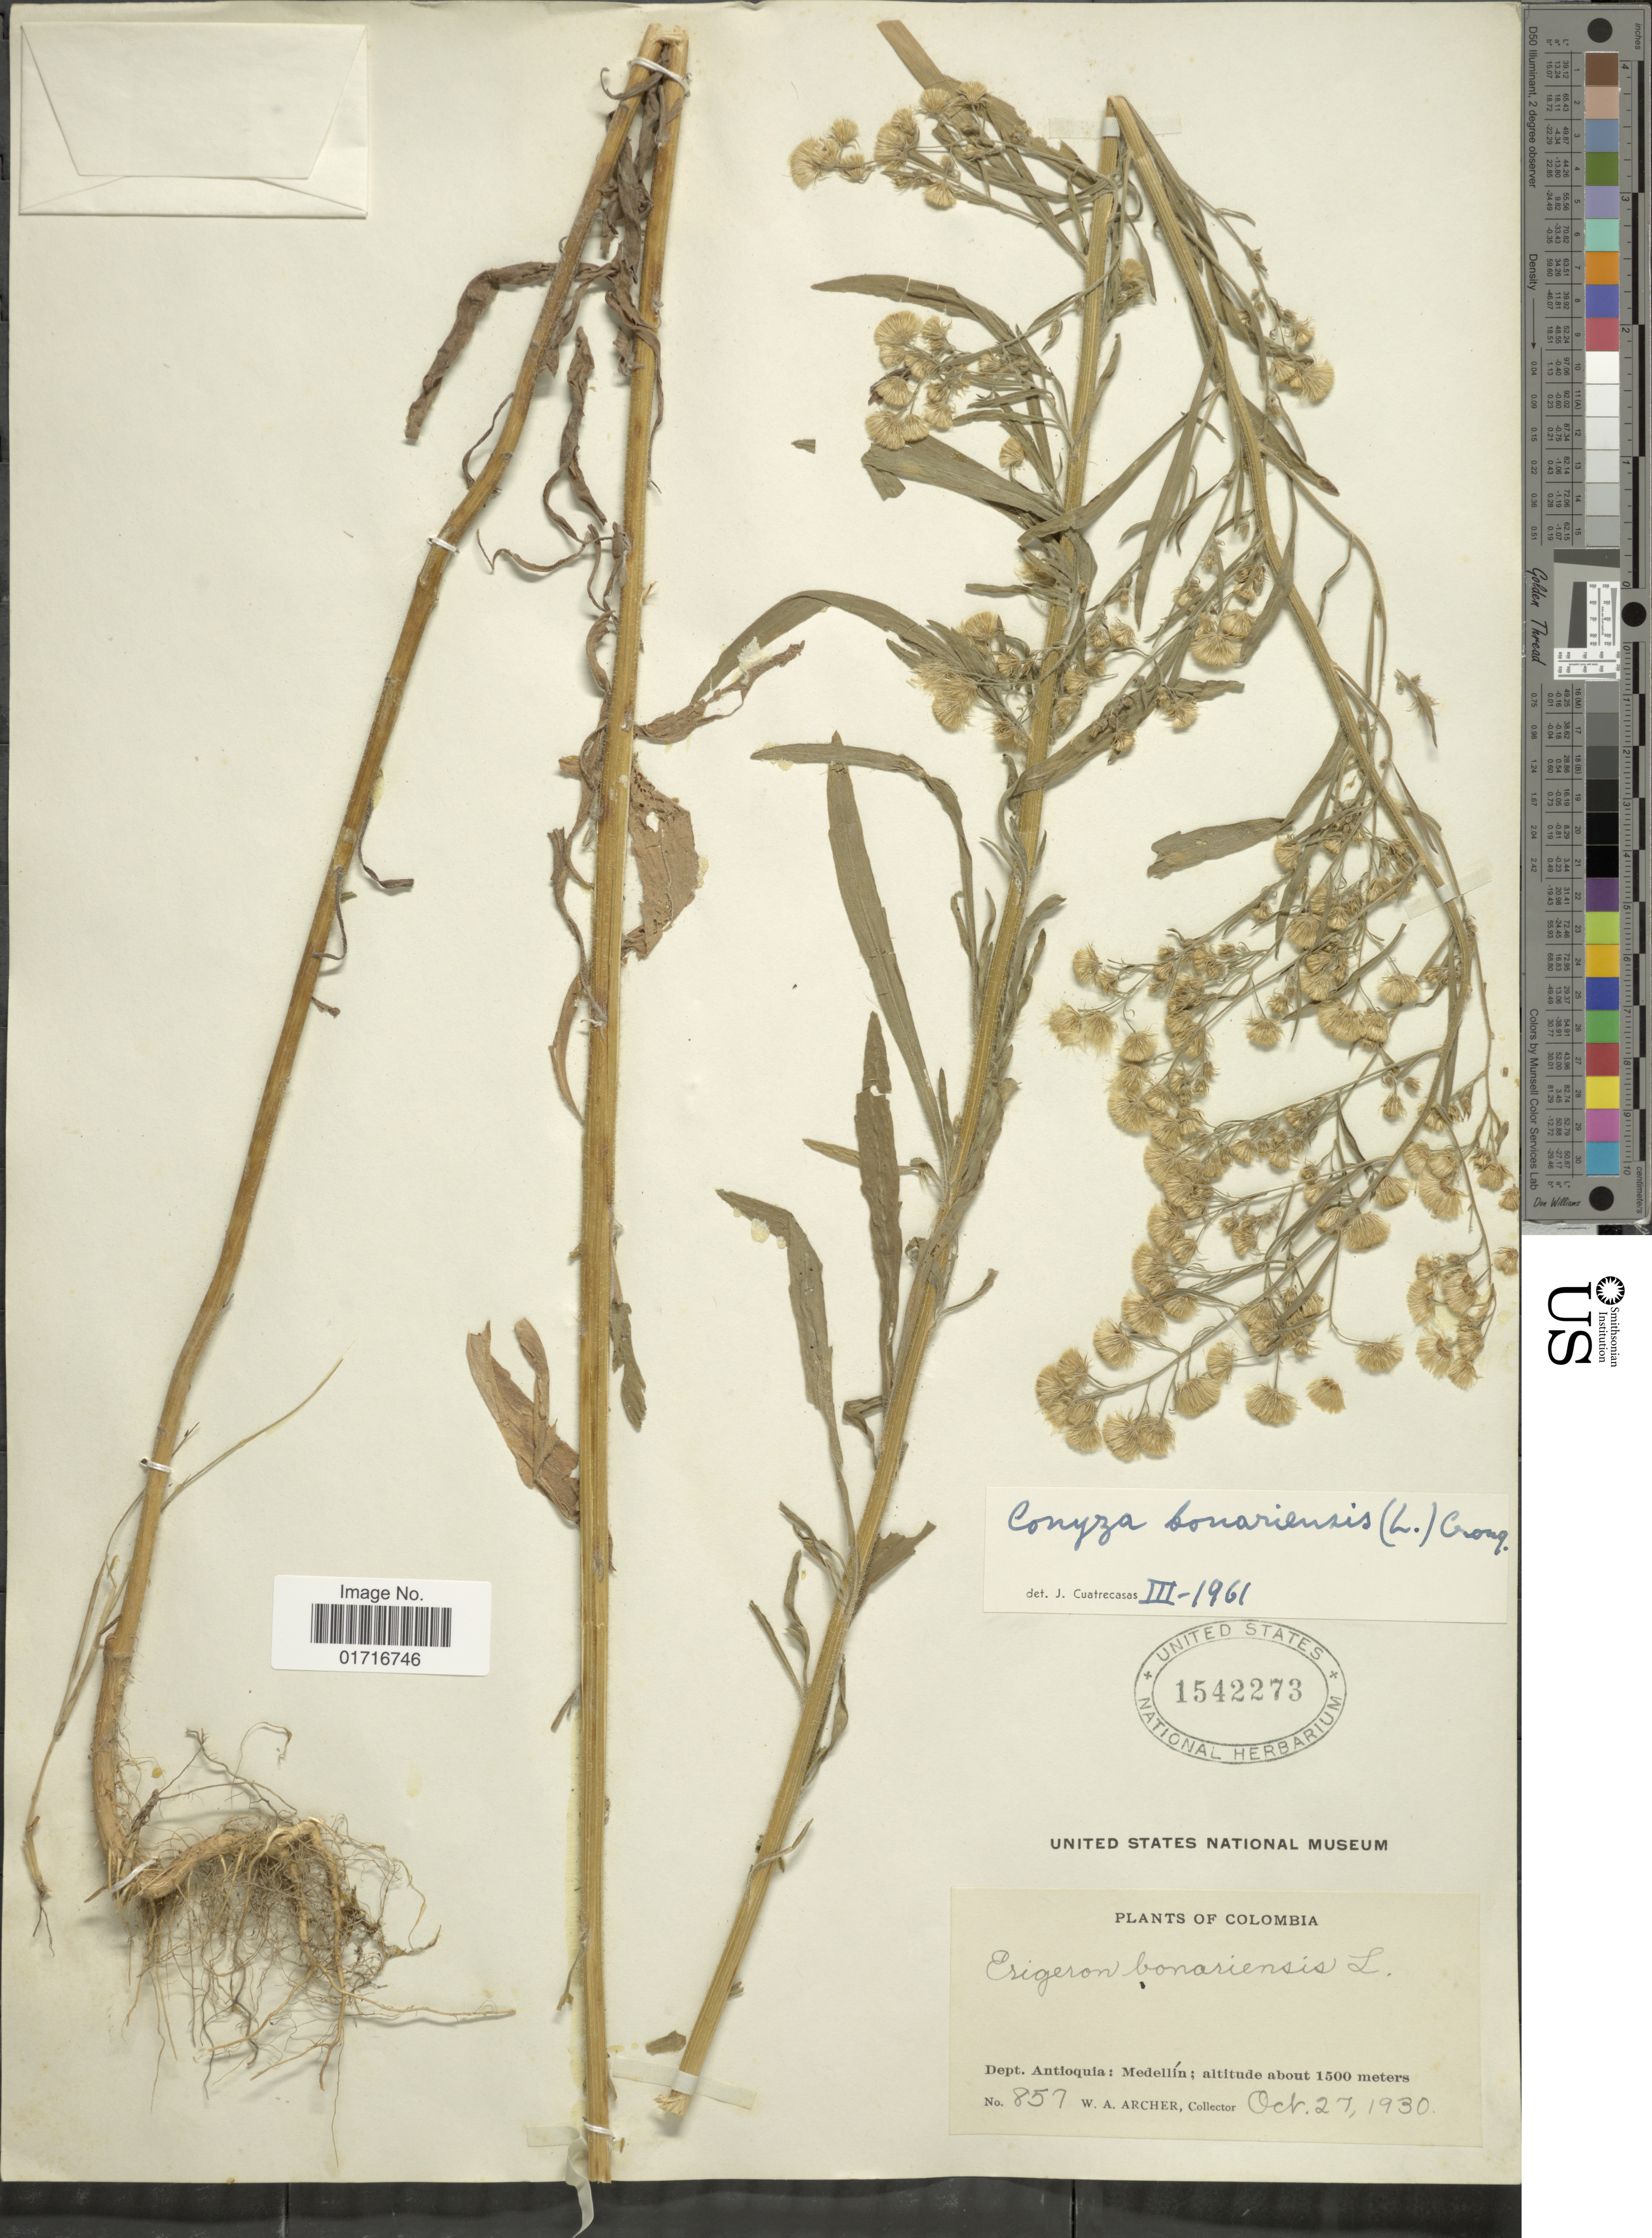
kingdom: Plantae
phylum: Tracheophyta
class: Magnoliopsida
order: Asterales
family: Asteraceae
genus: Conyza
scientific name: Conyza bonariensis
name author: (L.) Cronq.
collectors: W. A. Archer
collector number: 857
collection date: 1930-10-27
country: Colombia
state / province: Antioquia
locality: Dept. Antioquia: Medellin.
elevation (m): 1500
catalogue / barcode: US 1542273